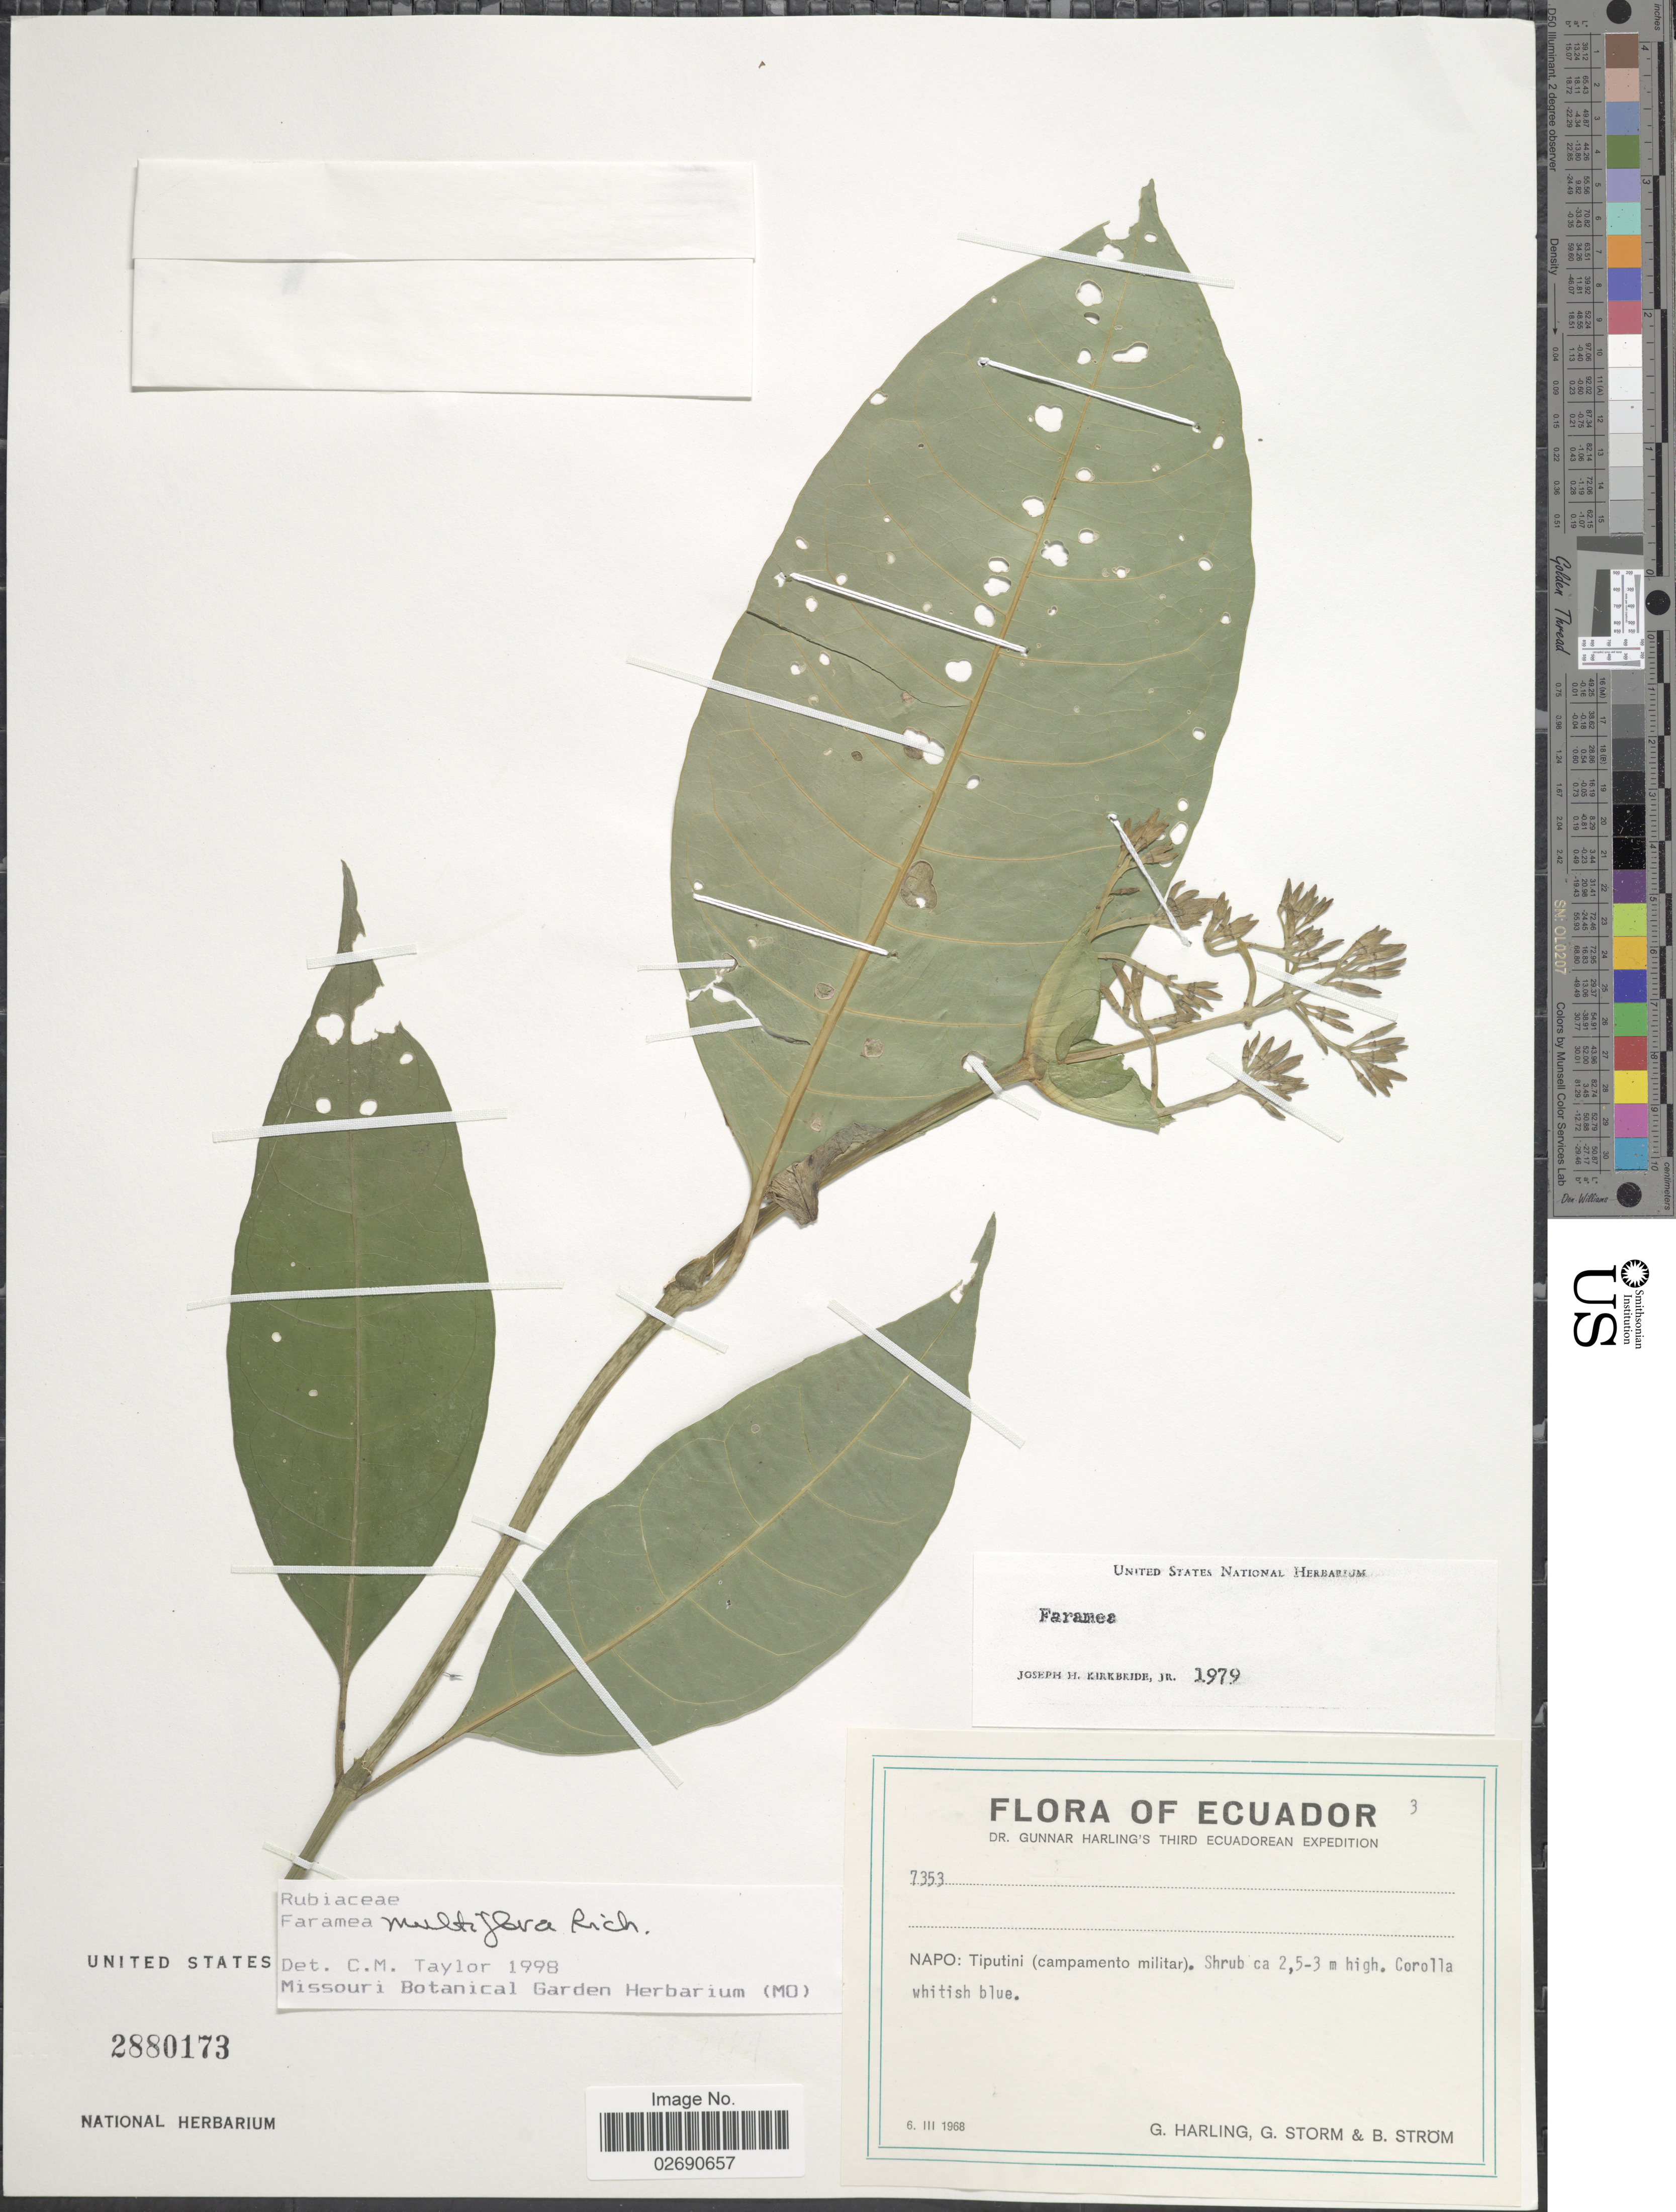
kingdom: Plantae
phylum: Tracheophyta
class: Magnoliopsida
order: Gentianales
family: Rubiaceae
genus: Faramea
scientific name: Faramea multiflora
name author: A. Rich. ex DC.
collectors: G. Harling, G. Storm & B. Ström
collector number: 7353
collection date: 1968-03-06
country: Ecuador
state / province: Napo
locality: Tiputini (campamento militar)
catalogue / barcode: US 2880173